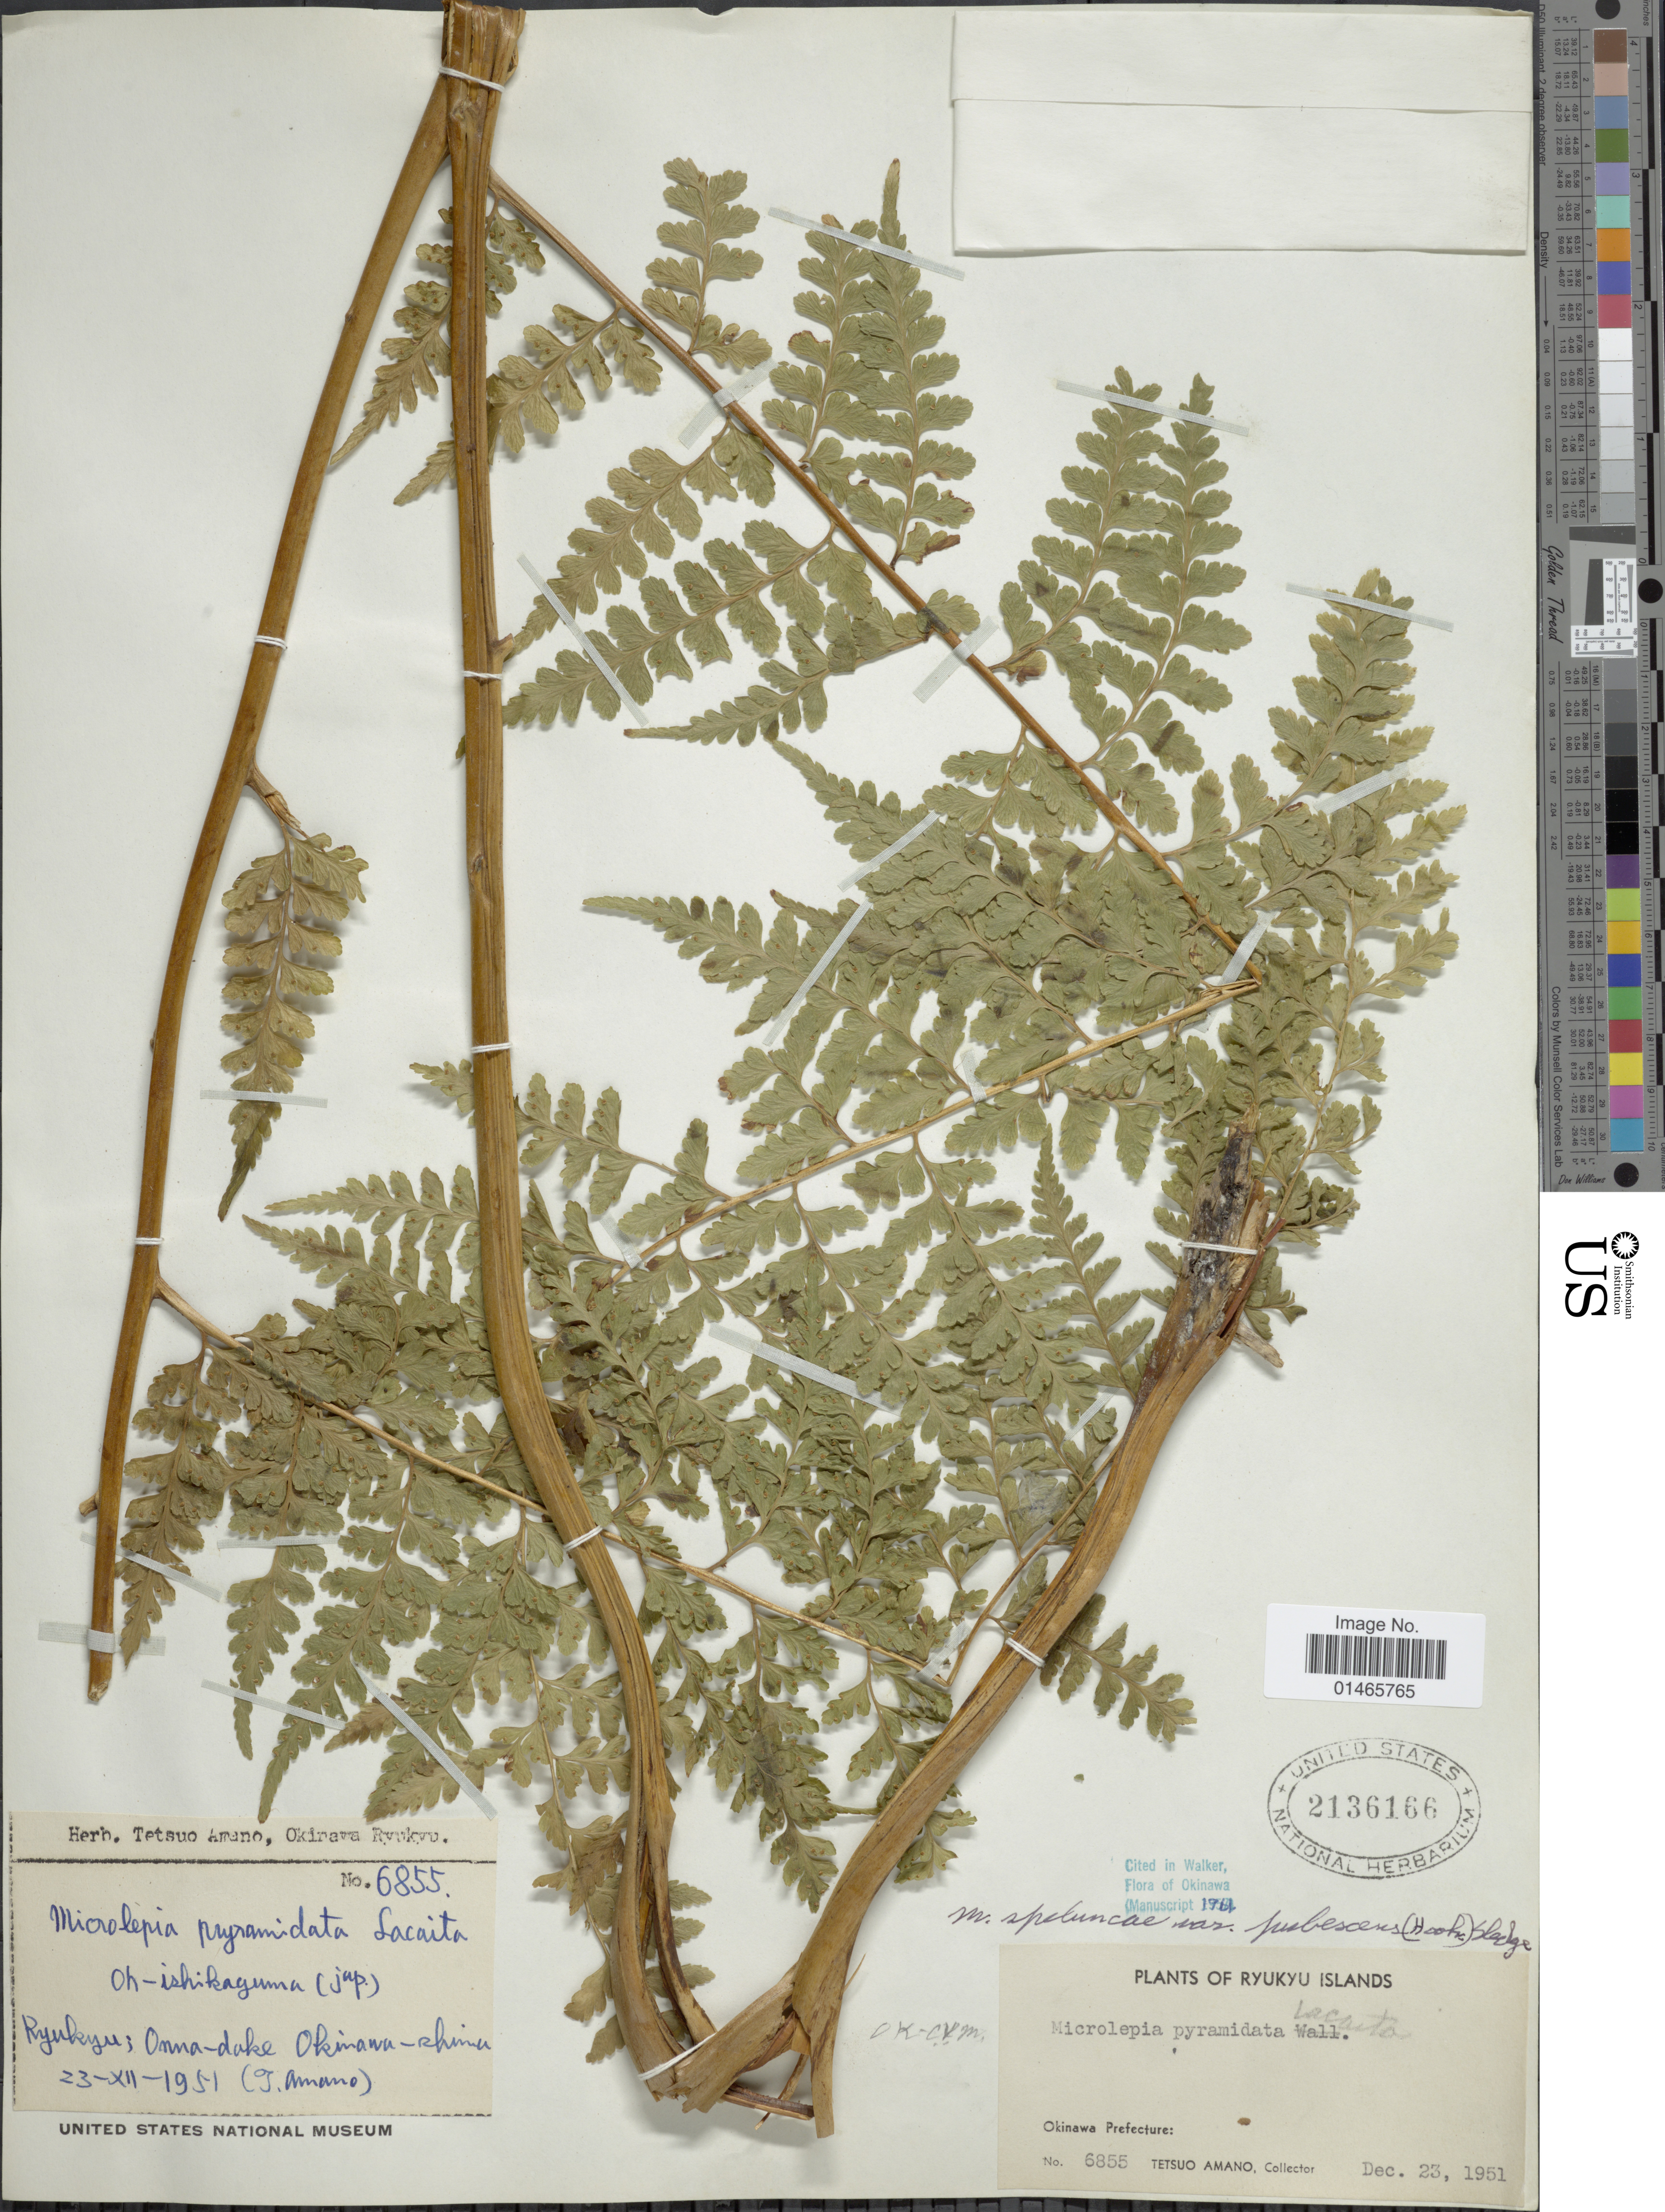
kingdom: Plantae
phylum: Tracheophyta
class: Polypodiopsida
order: Polypodiales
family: Dennstaedtiaceae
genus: Microlepia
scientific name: Microlepia speluncae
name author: (L.) T. Moore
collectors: T. Amano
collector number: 6855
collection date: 1951-12-23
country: Japan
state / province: Okinawa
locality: Ryukyu Island: Omna-dake, Okinawa-shima, Oh-ishikaguma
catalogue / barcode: US 2136166